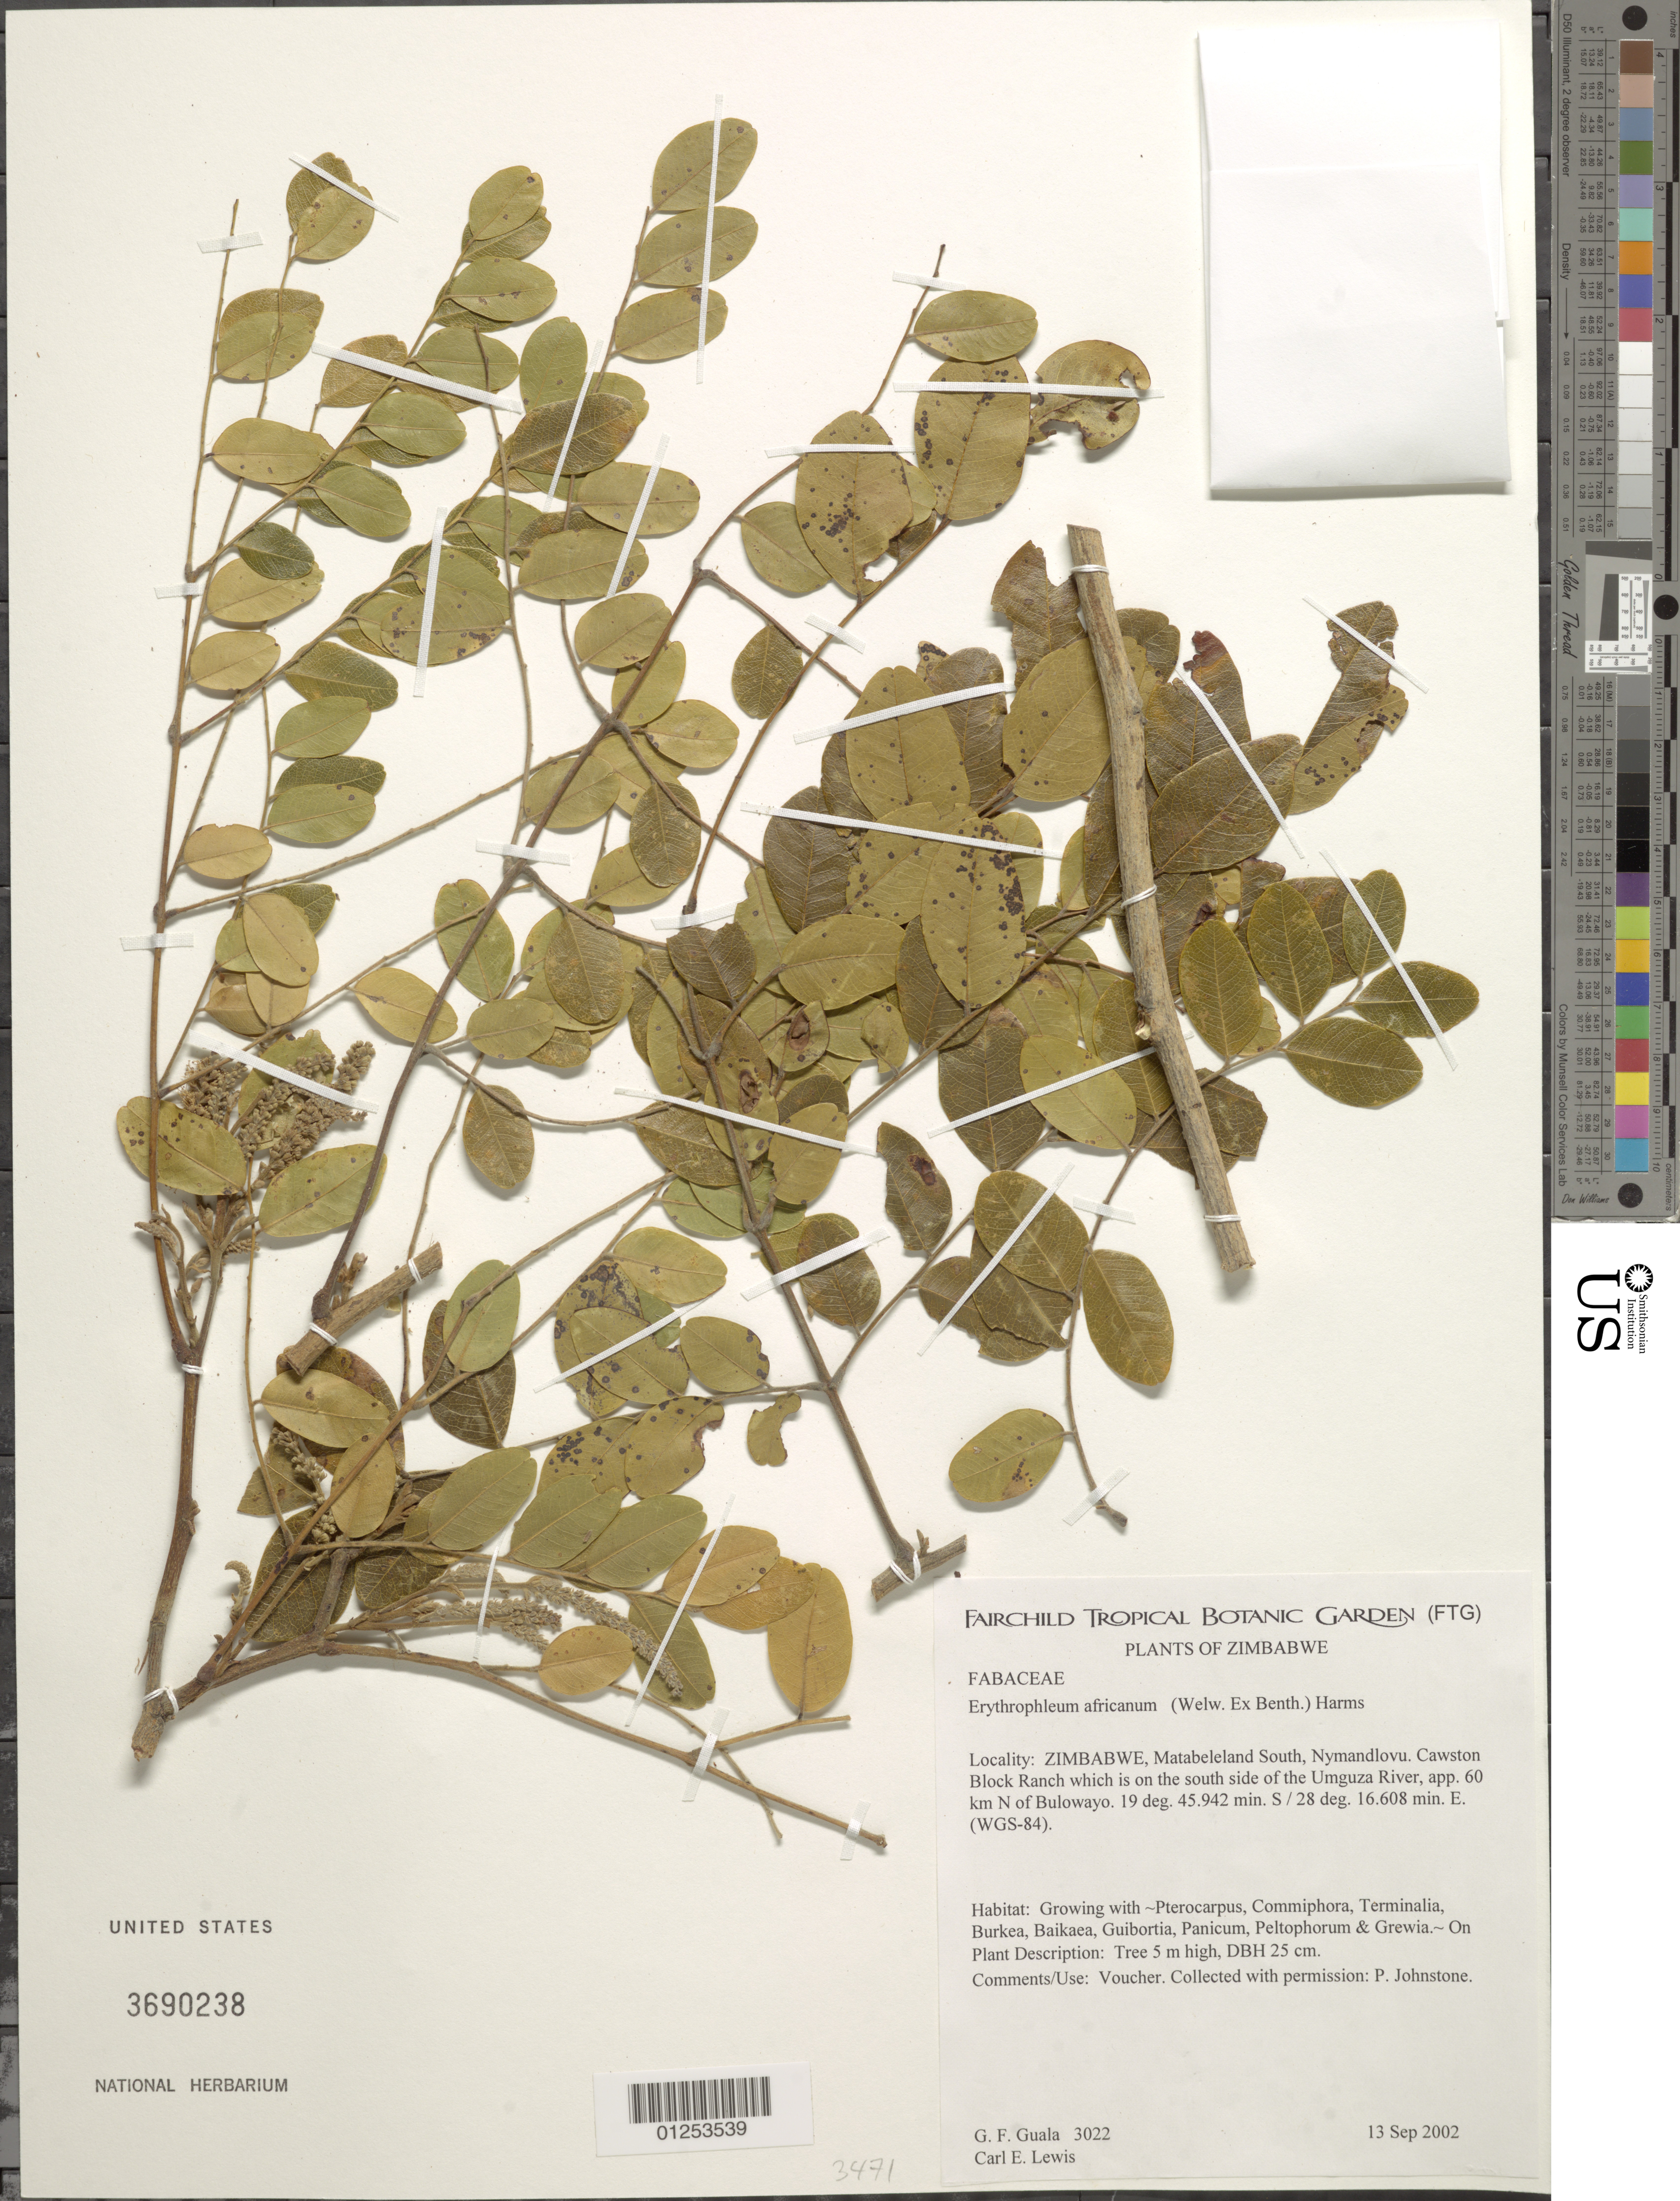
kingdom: Plantae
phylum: Tracheophyta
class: Magnoliopsida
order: Fabales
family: Fabaceae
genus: Erythrophleum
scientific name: Erythrophleum africanum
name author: (Welw. ex Benth.) Harms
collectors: G. Guala & C. Lewis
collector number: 3022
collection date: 2002-09-13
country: Zimbabwe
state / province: Matabeleland South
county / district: Nymandlovu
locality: Cawston Block Rance whish is on the south side of the Umguza River, approx. 60 km N of Bulawayo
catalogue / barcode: US 3690238